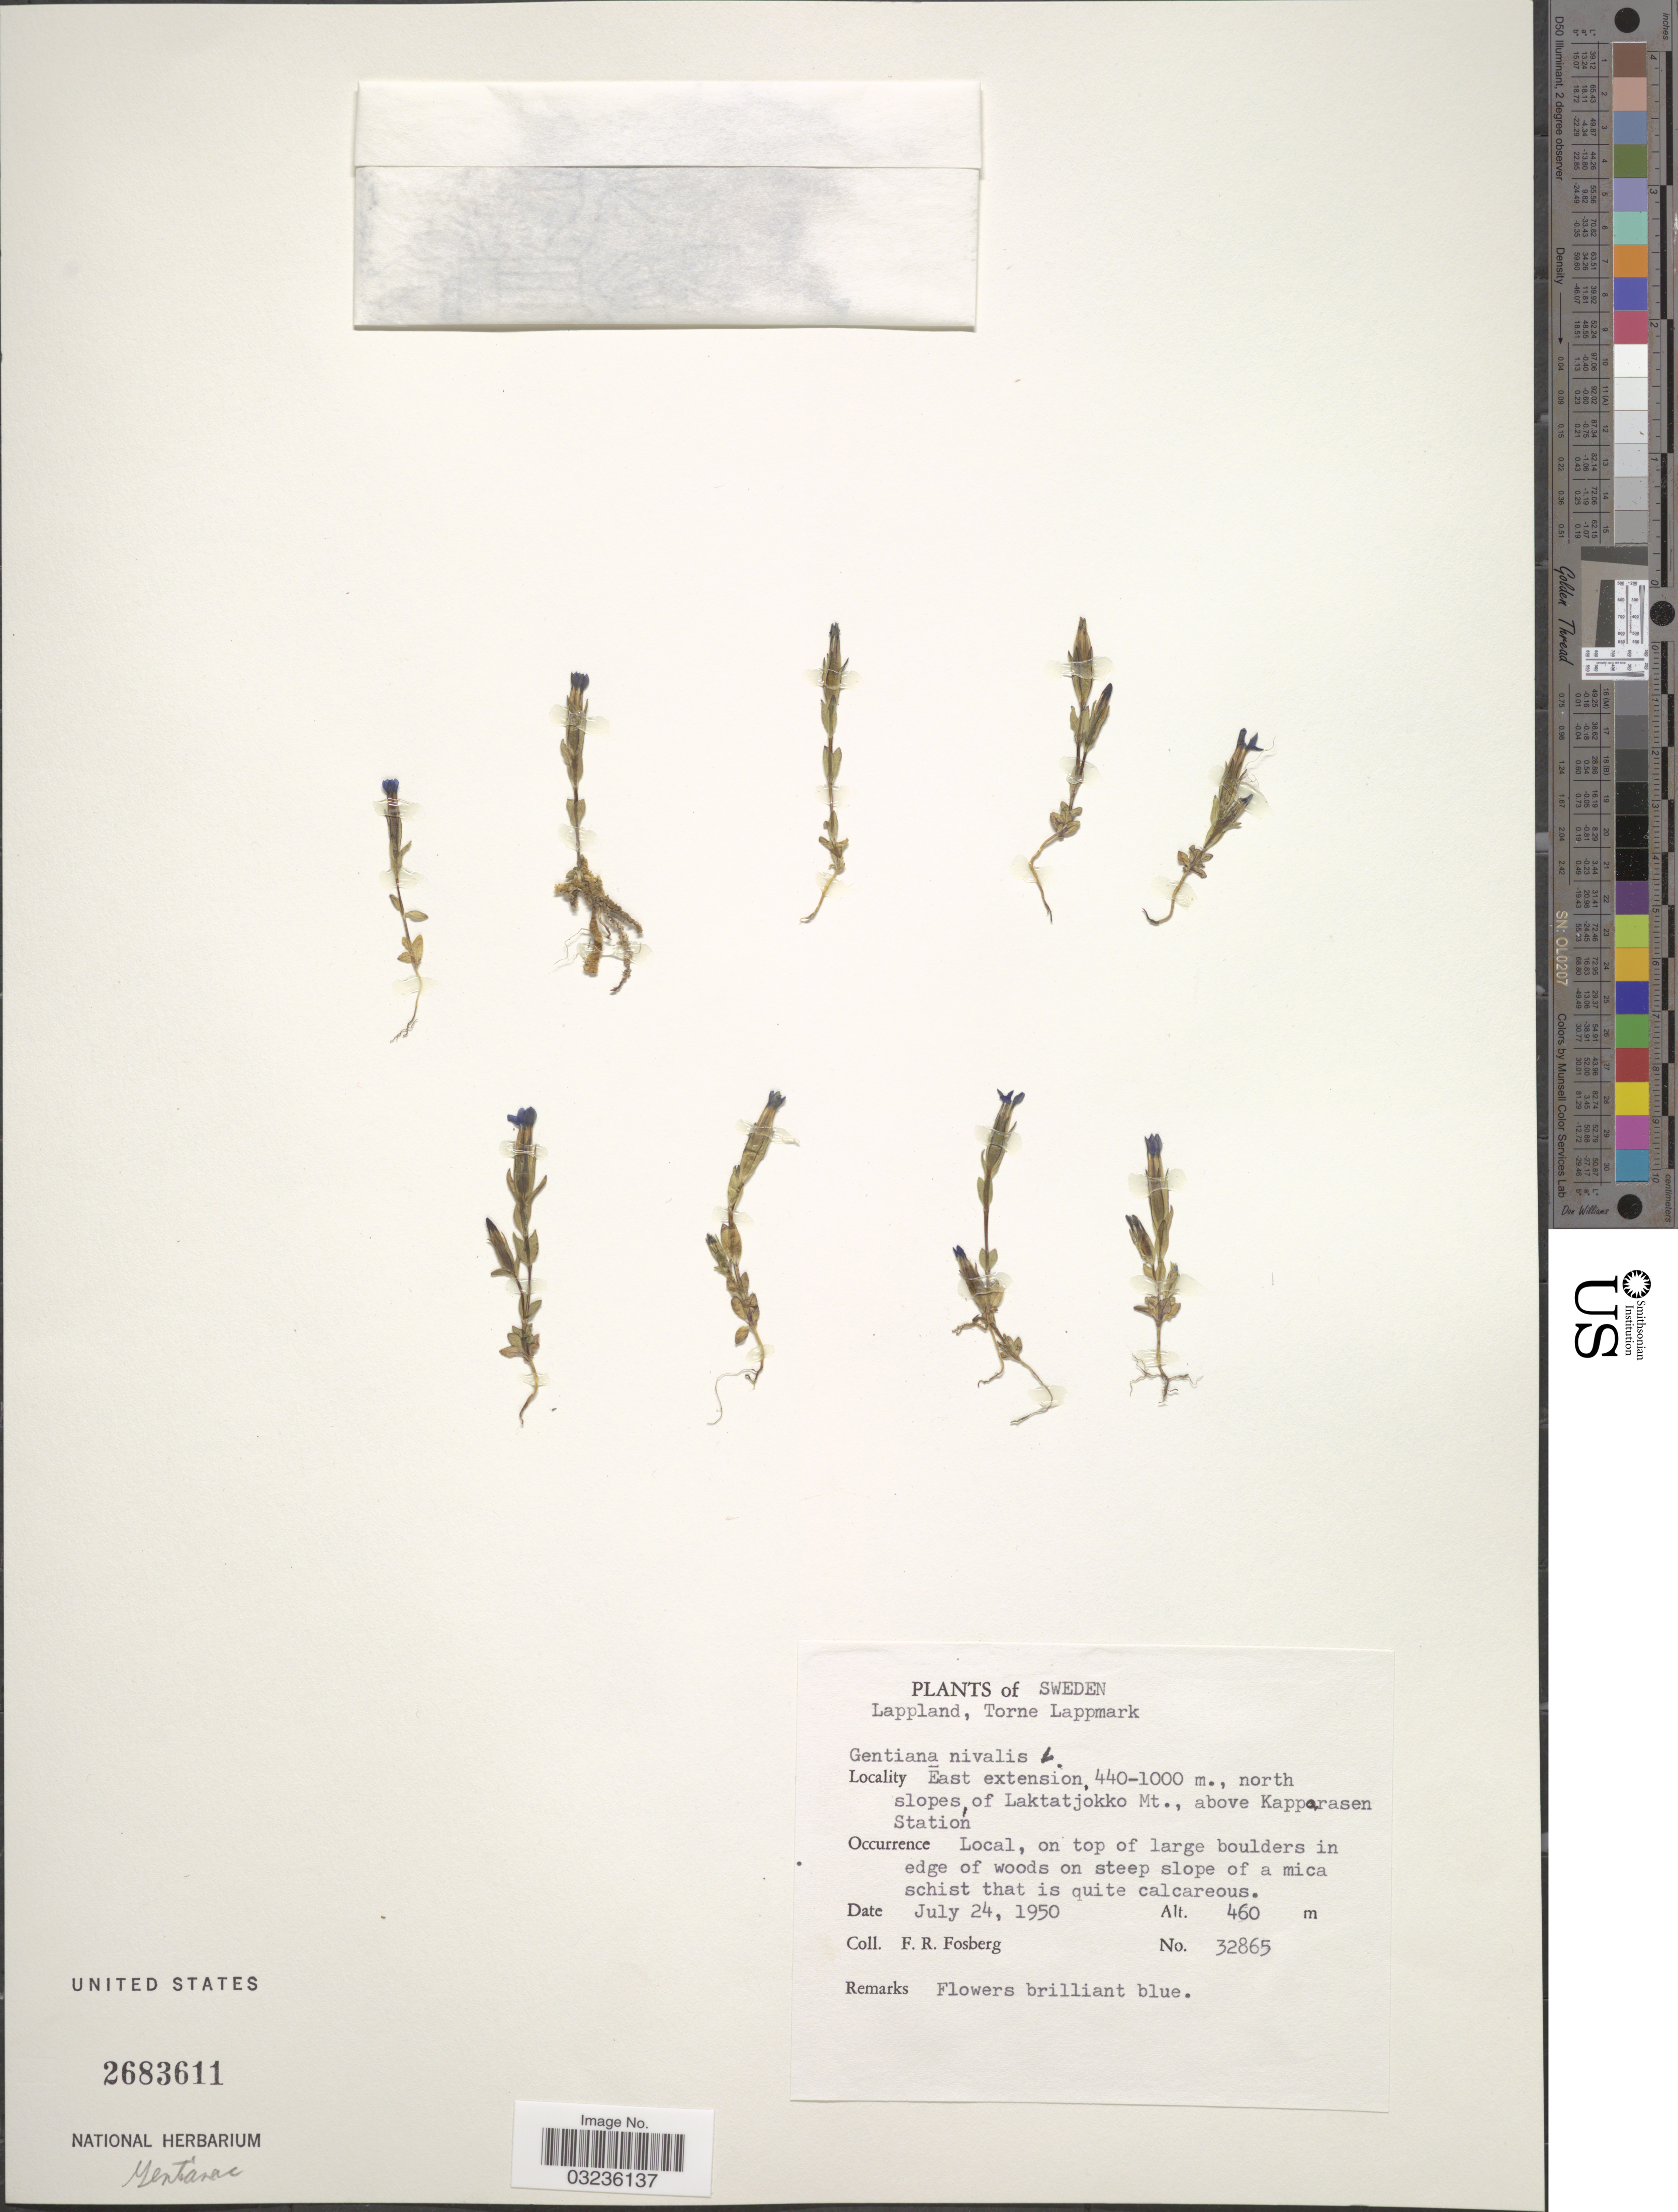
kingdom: Plantae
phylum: Tracheophyta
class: Magnoliopsida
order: Gentianales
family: Gentianaceae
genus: Gentiana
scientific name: Gentiana nivalis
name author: L.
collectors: F. R. Fosberg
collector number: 32865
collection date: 1950-07-24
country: Sweden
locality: Lappland, Torne Lappmark, East extension 440-1000 m., north slopes of Laktatjokko Mt., above Kapparasen Station.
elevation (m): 440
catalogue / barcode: US 2683611